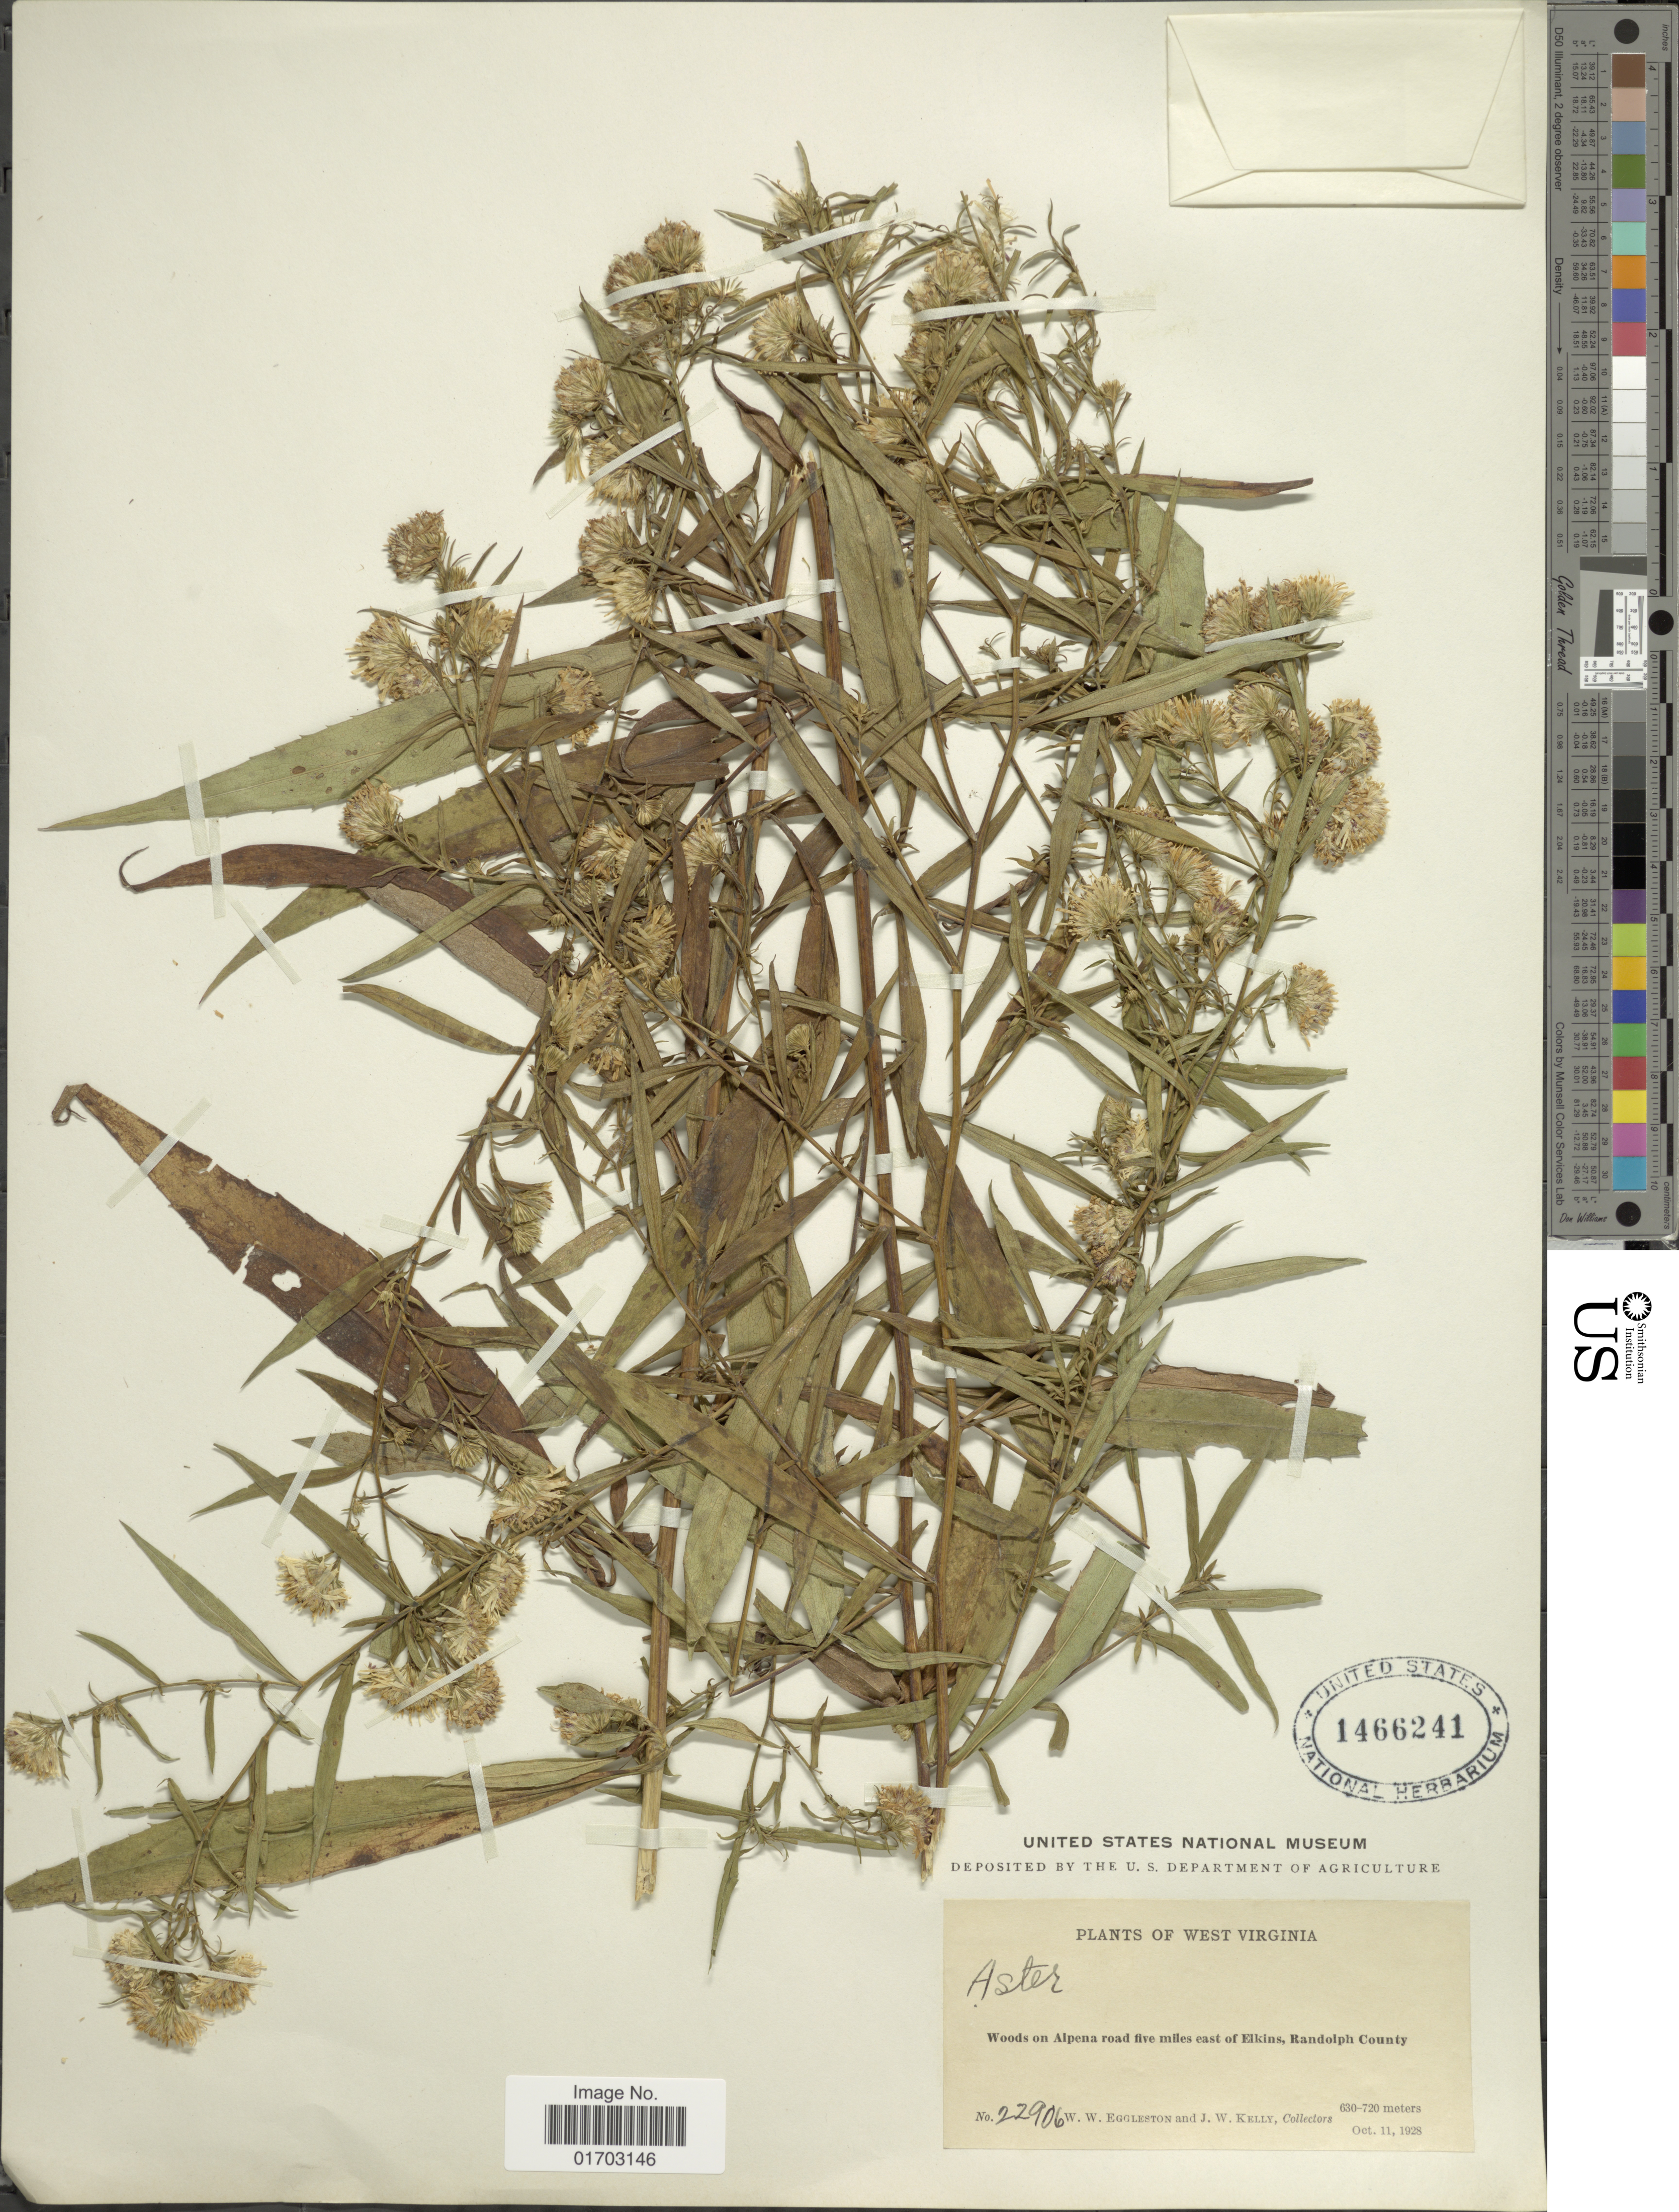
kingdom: Plantae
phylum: Tracheophyta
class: Magnoliopsida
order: Asterales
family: Asteraceae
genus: Symphyotrichum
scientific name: Symphyotrichum simplex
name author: (Willd.) Á. Löve & D. Löve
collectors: W. W. Eggleston & J. Kelly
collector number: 22906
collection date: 1928-10-11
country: United States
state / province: West Virginia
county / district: Randolph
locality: Woods on Alpena road five miles east of Elkins.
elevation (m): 630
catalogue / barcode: US 1466241